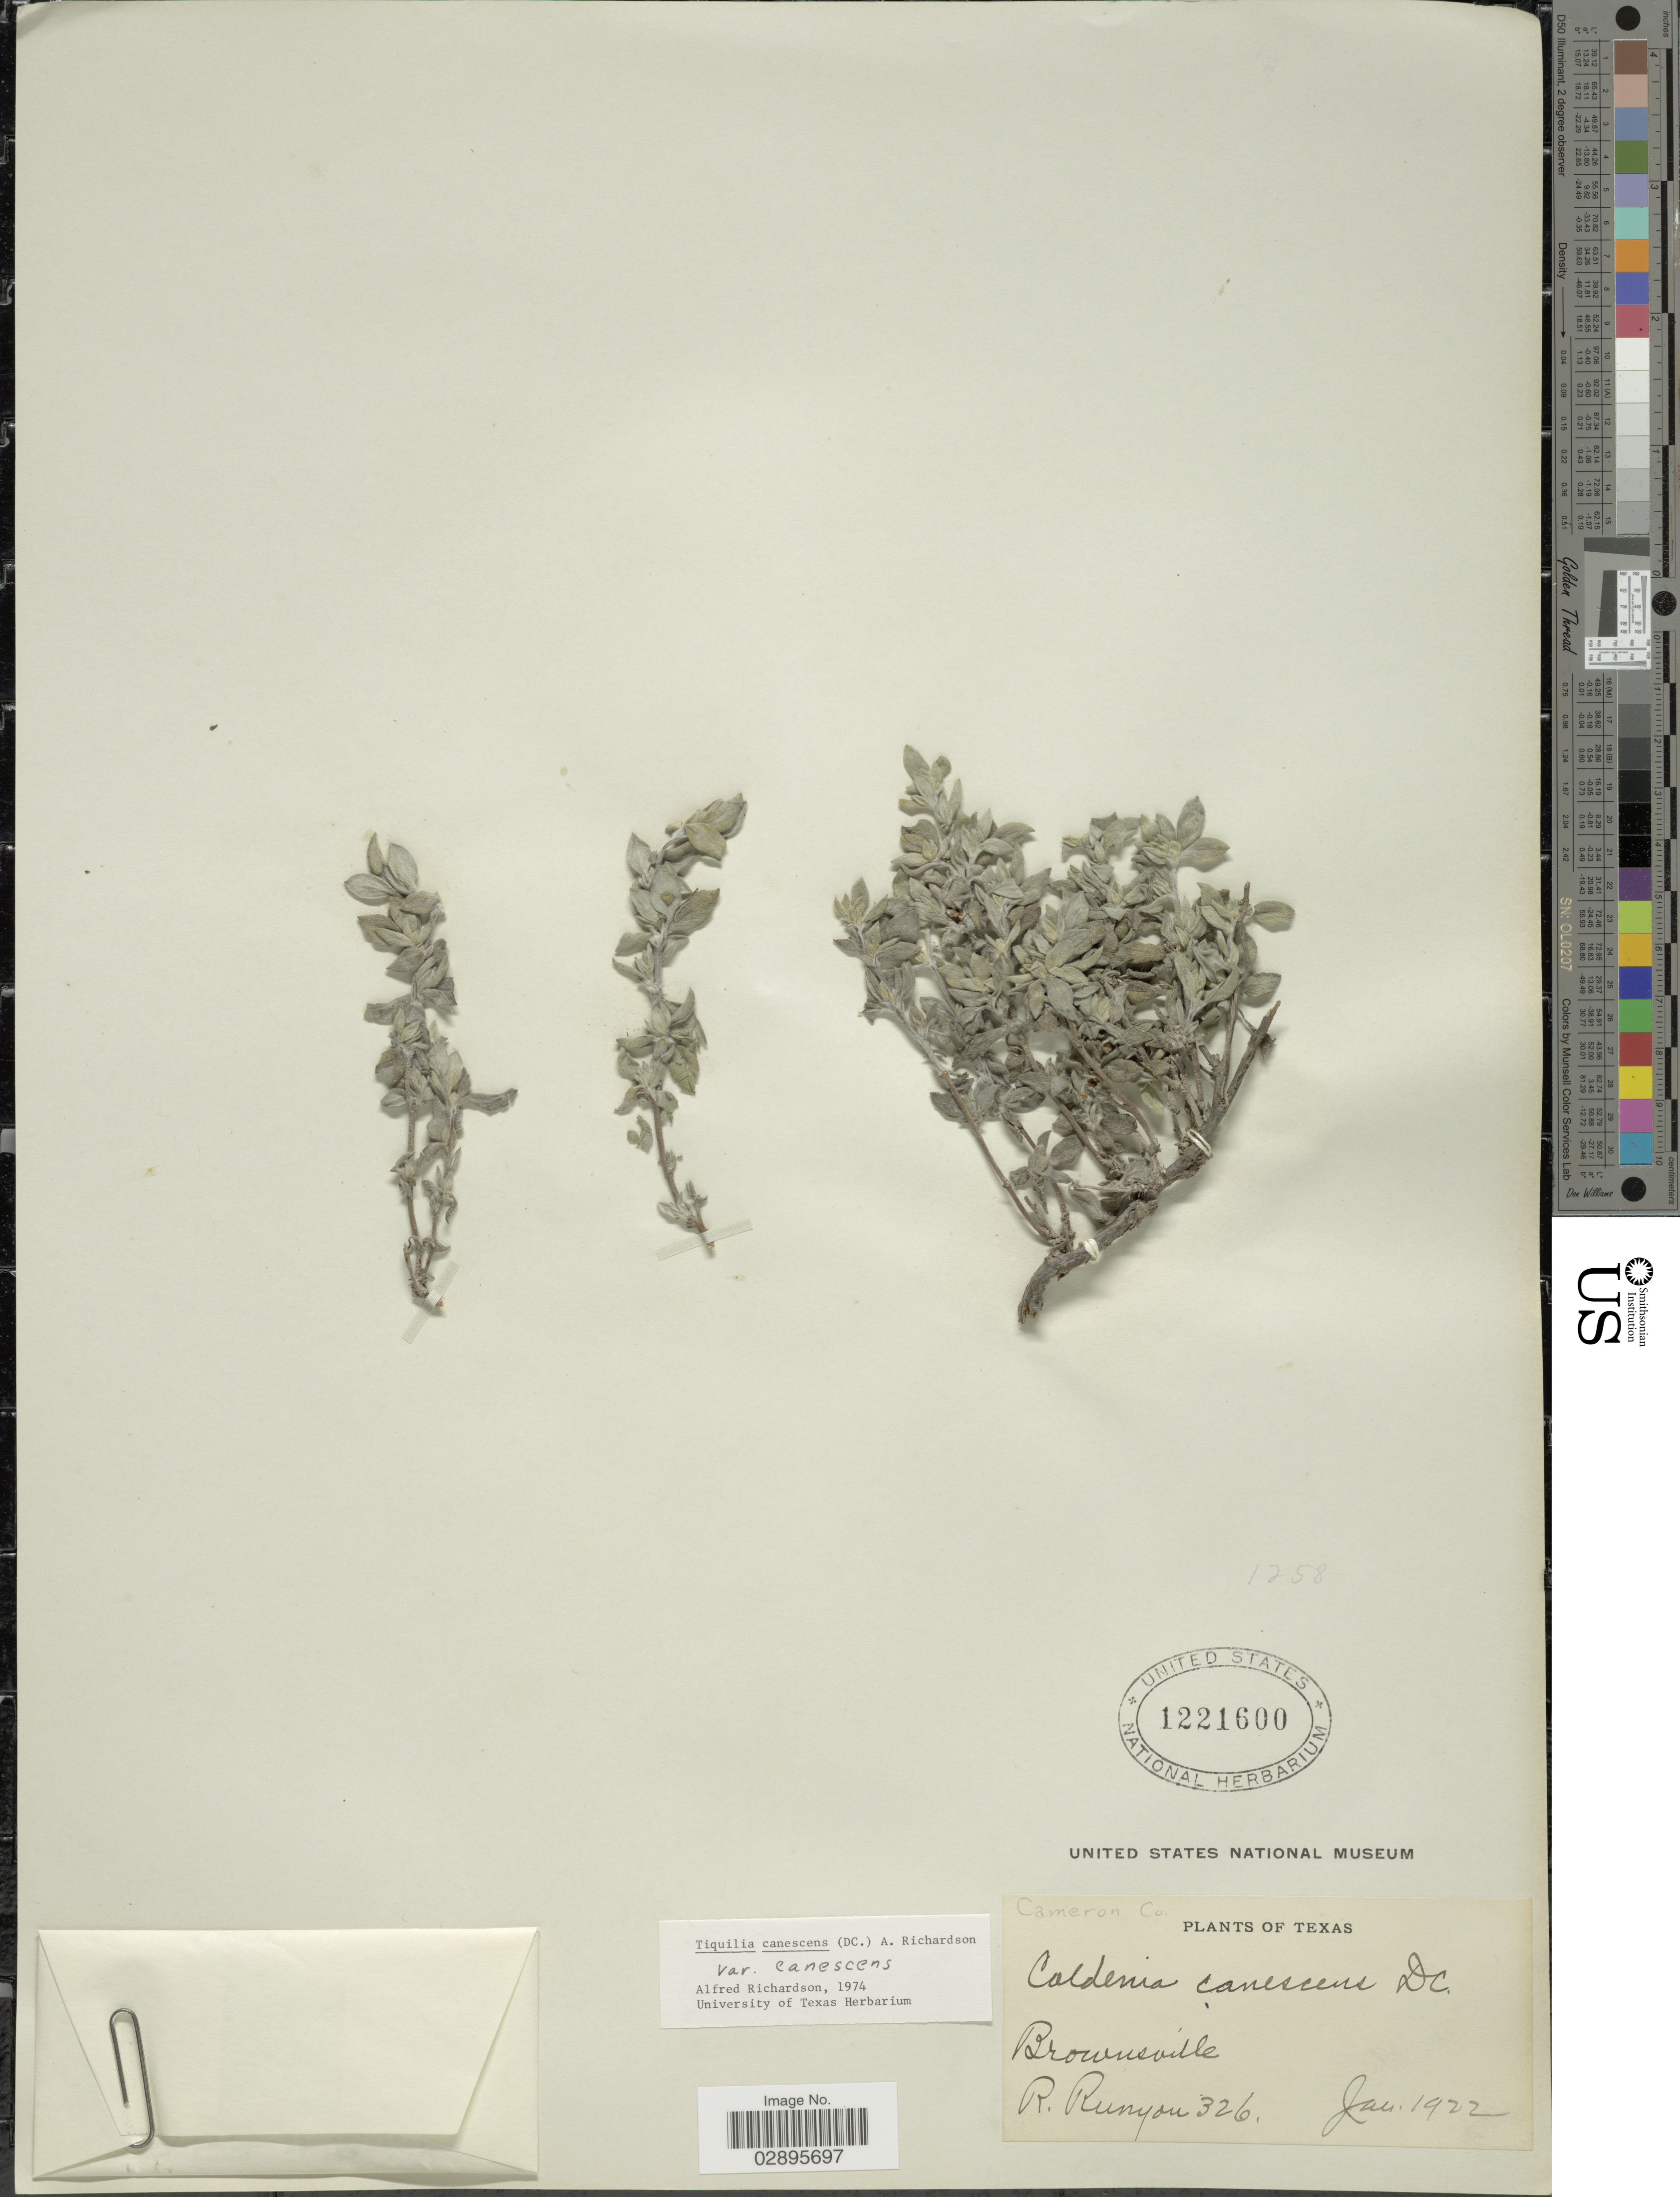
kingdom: Plantae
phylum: Tracheophyta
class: Magnoliopsida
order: Boraginales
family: Ehretiaceae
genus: Tiquilia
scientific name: Tiquilia canescens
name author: (DC.) A.T. Richardson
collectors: R. Runyon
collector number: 326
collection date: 1922-01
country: United States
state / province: Texas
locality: Cameron Co., Brownsville.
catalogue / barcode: US 1221600